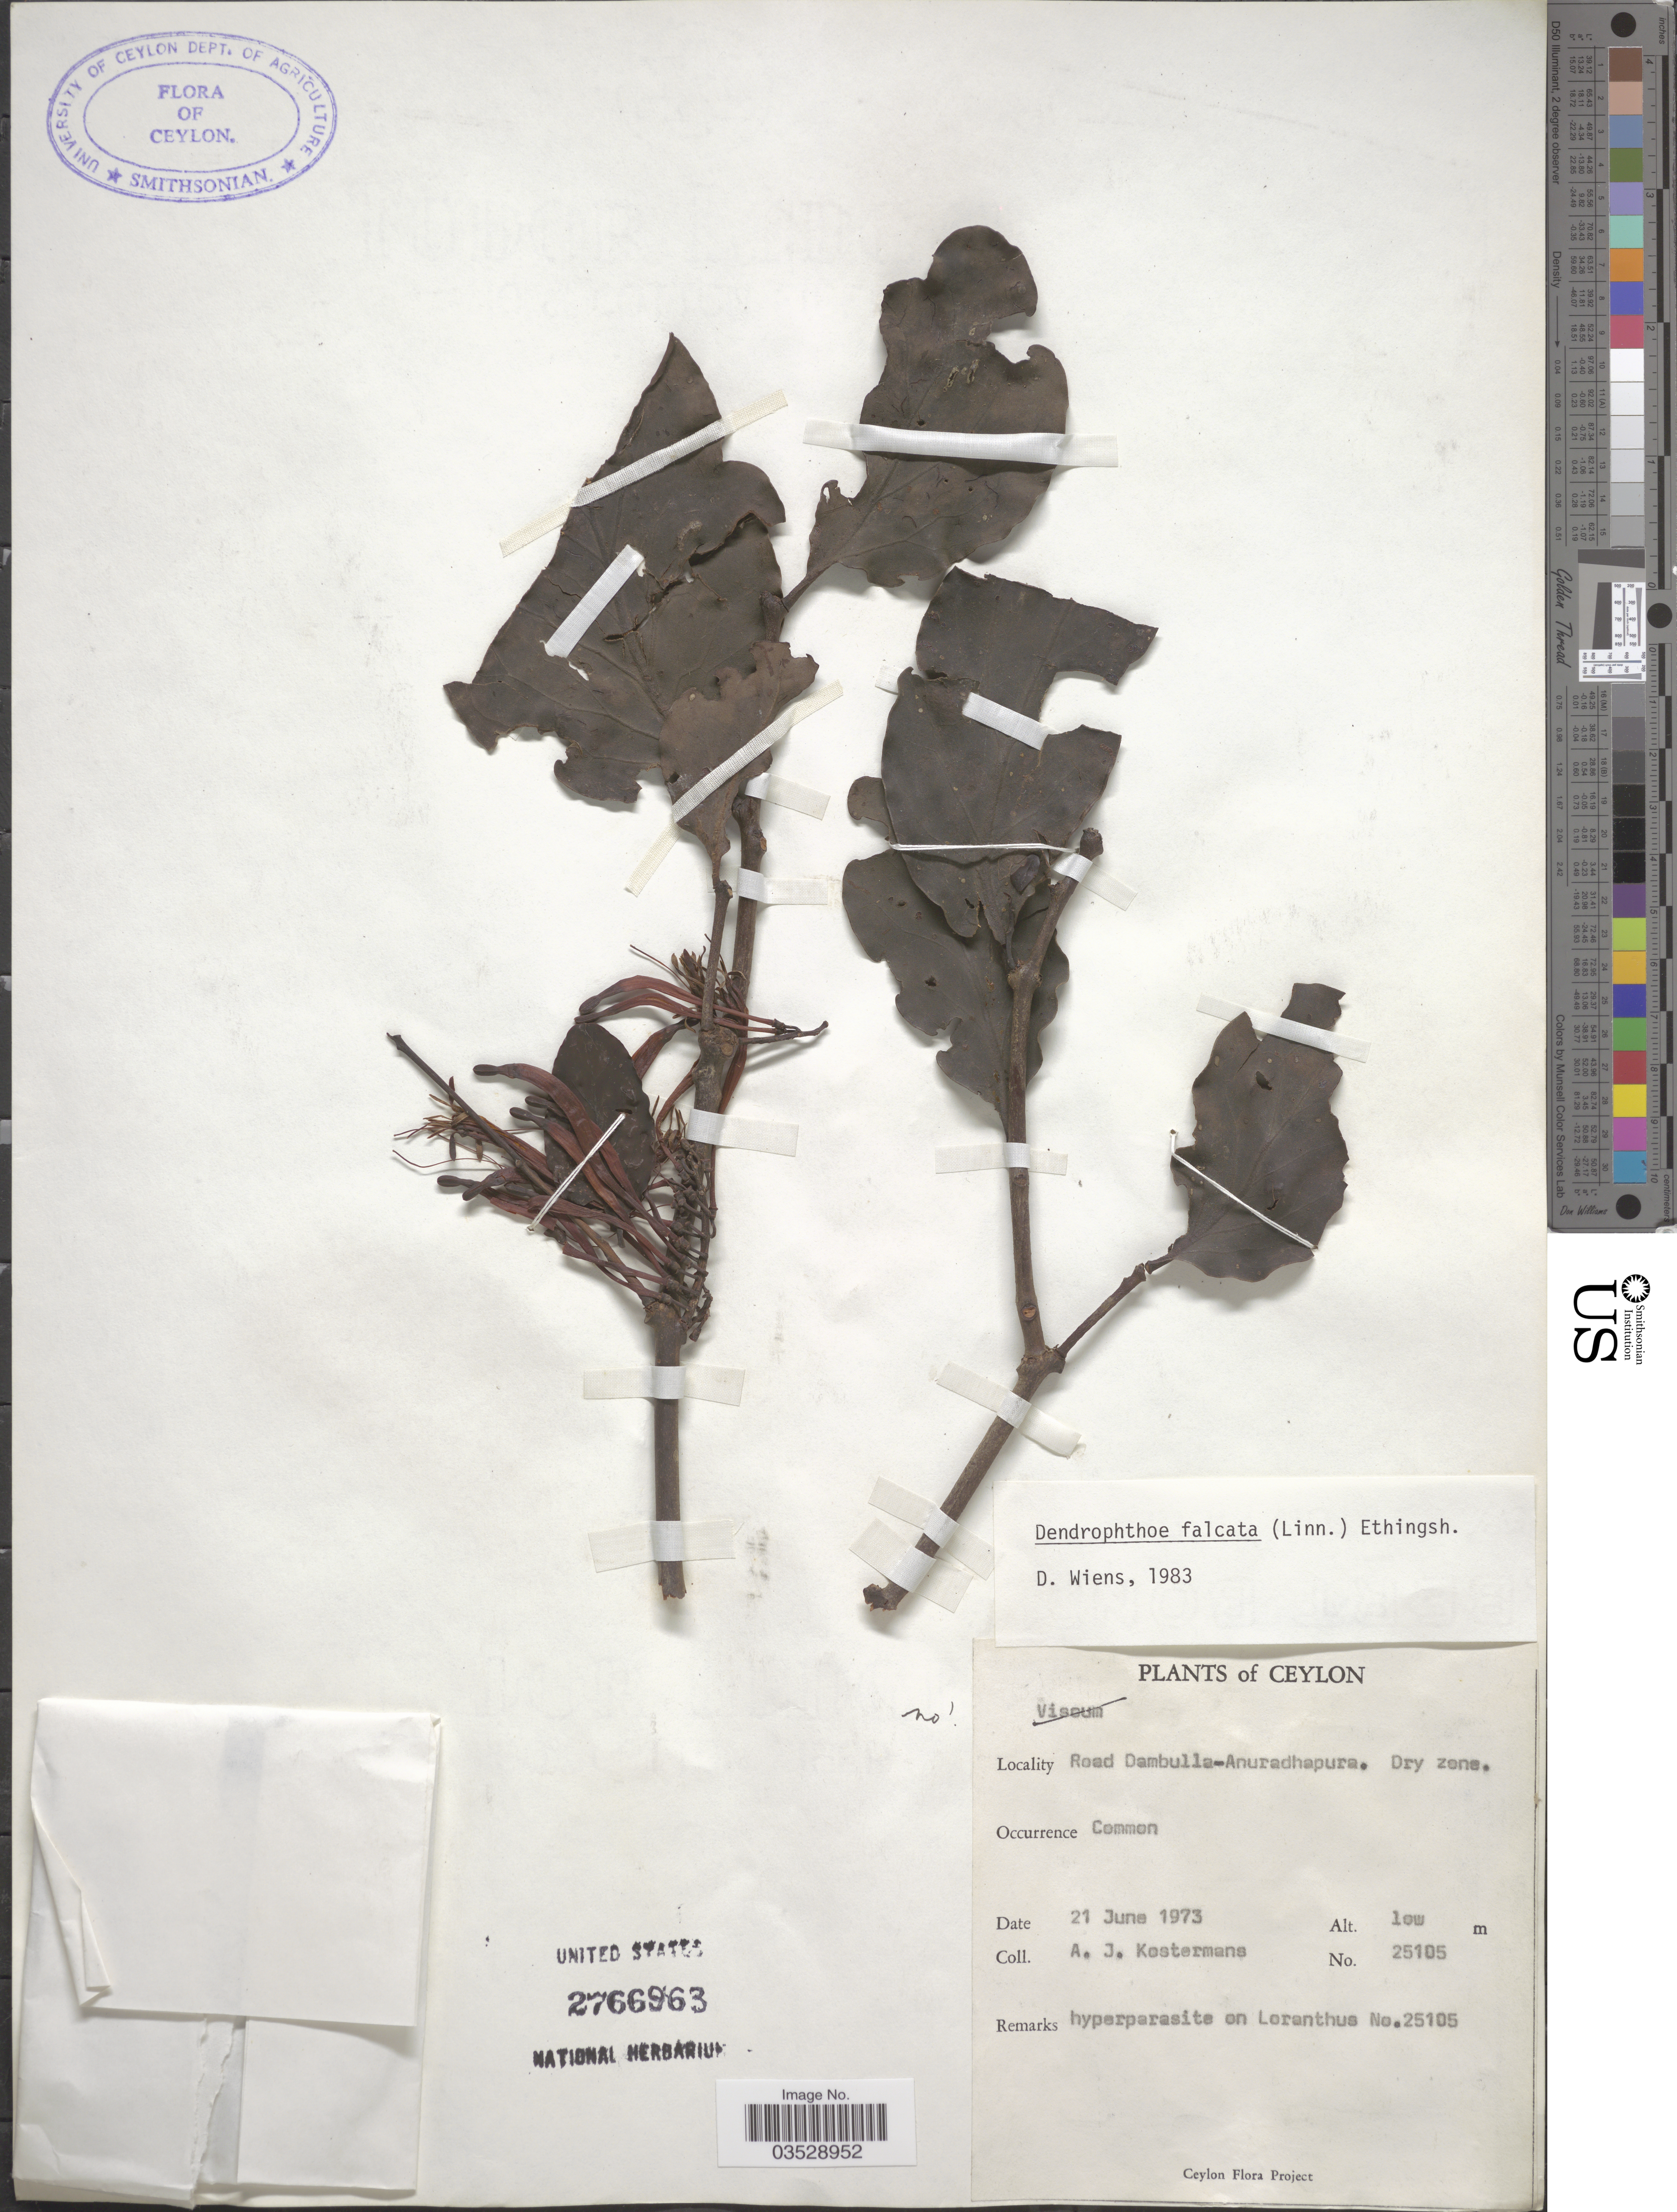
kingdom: Plantae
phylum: Tracheophyta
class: Magnoliopsida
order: Santalales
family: Loranthaceae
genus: Dendrophthoe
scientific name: Dendrophthoe falcata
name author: (L. f.) Ettingsh.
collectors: A. J. G. Kostermans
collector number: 25105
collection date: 1973-06-21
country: Sri Lanka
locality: Ceylon. Road Dambulla-Anuradhapura. Dry zone.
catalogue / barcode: US 2766963